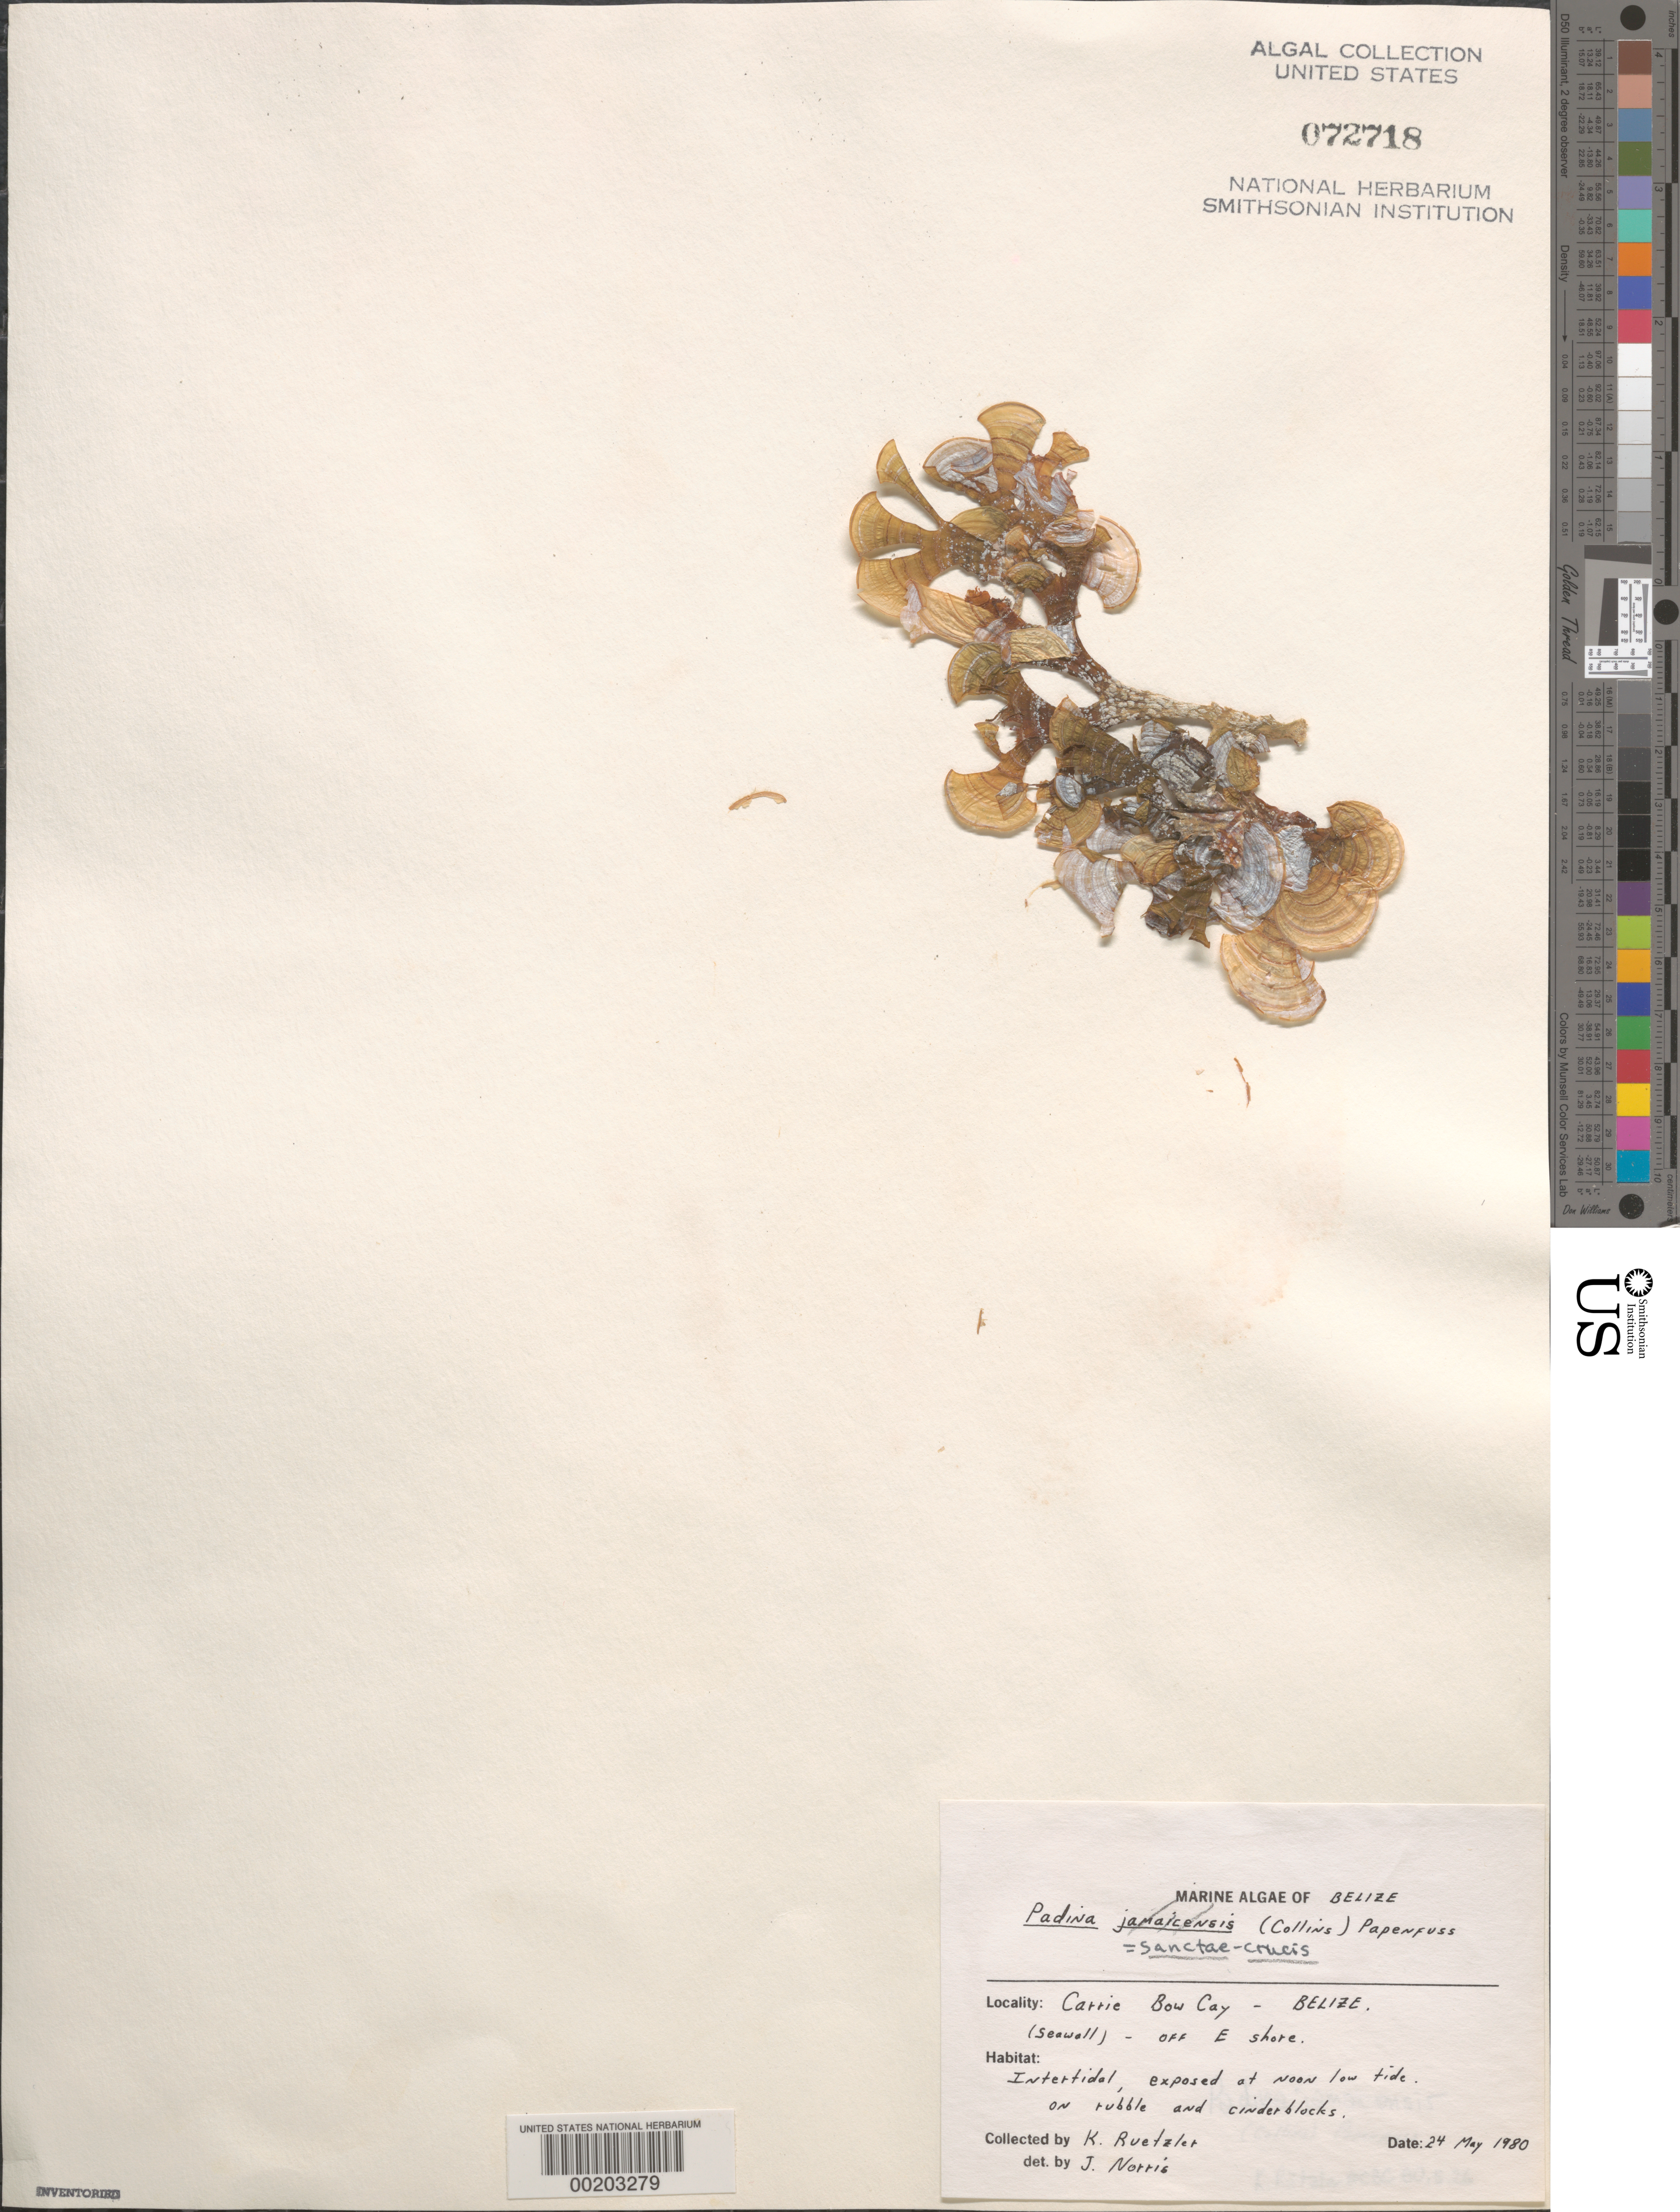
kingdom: Chromista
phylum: Ochrophyta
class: Phaeophyceae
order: Dictyotales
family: Dictyotaceae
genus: Padina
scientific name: Padina sanctae-crucis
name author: Børgesen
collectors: K. Ruetzler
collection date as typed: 24 May 1980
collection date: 1980-05-24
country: Belize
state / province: Stann Creek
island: Carrie Bow Cay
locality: Off eastern shore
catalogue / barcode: US 72718